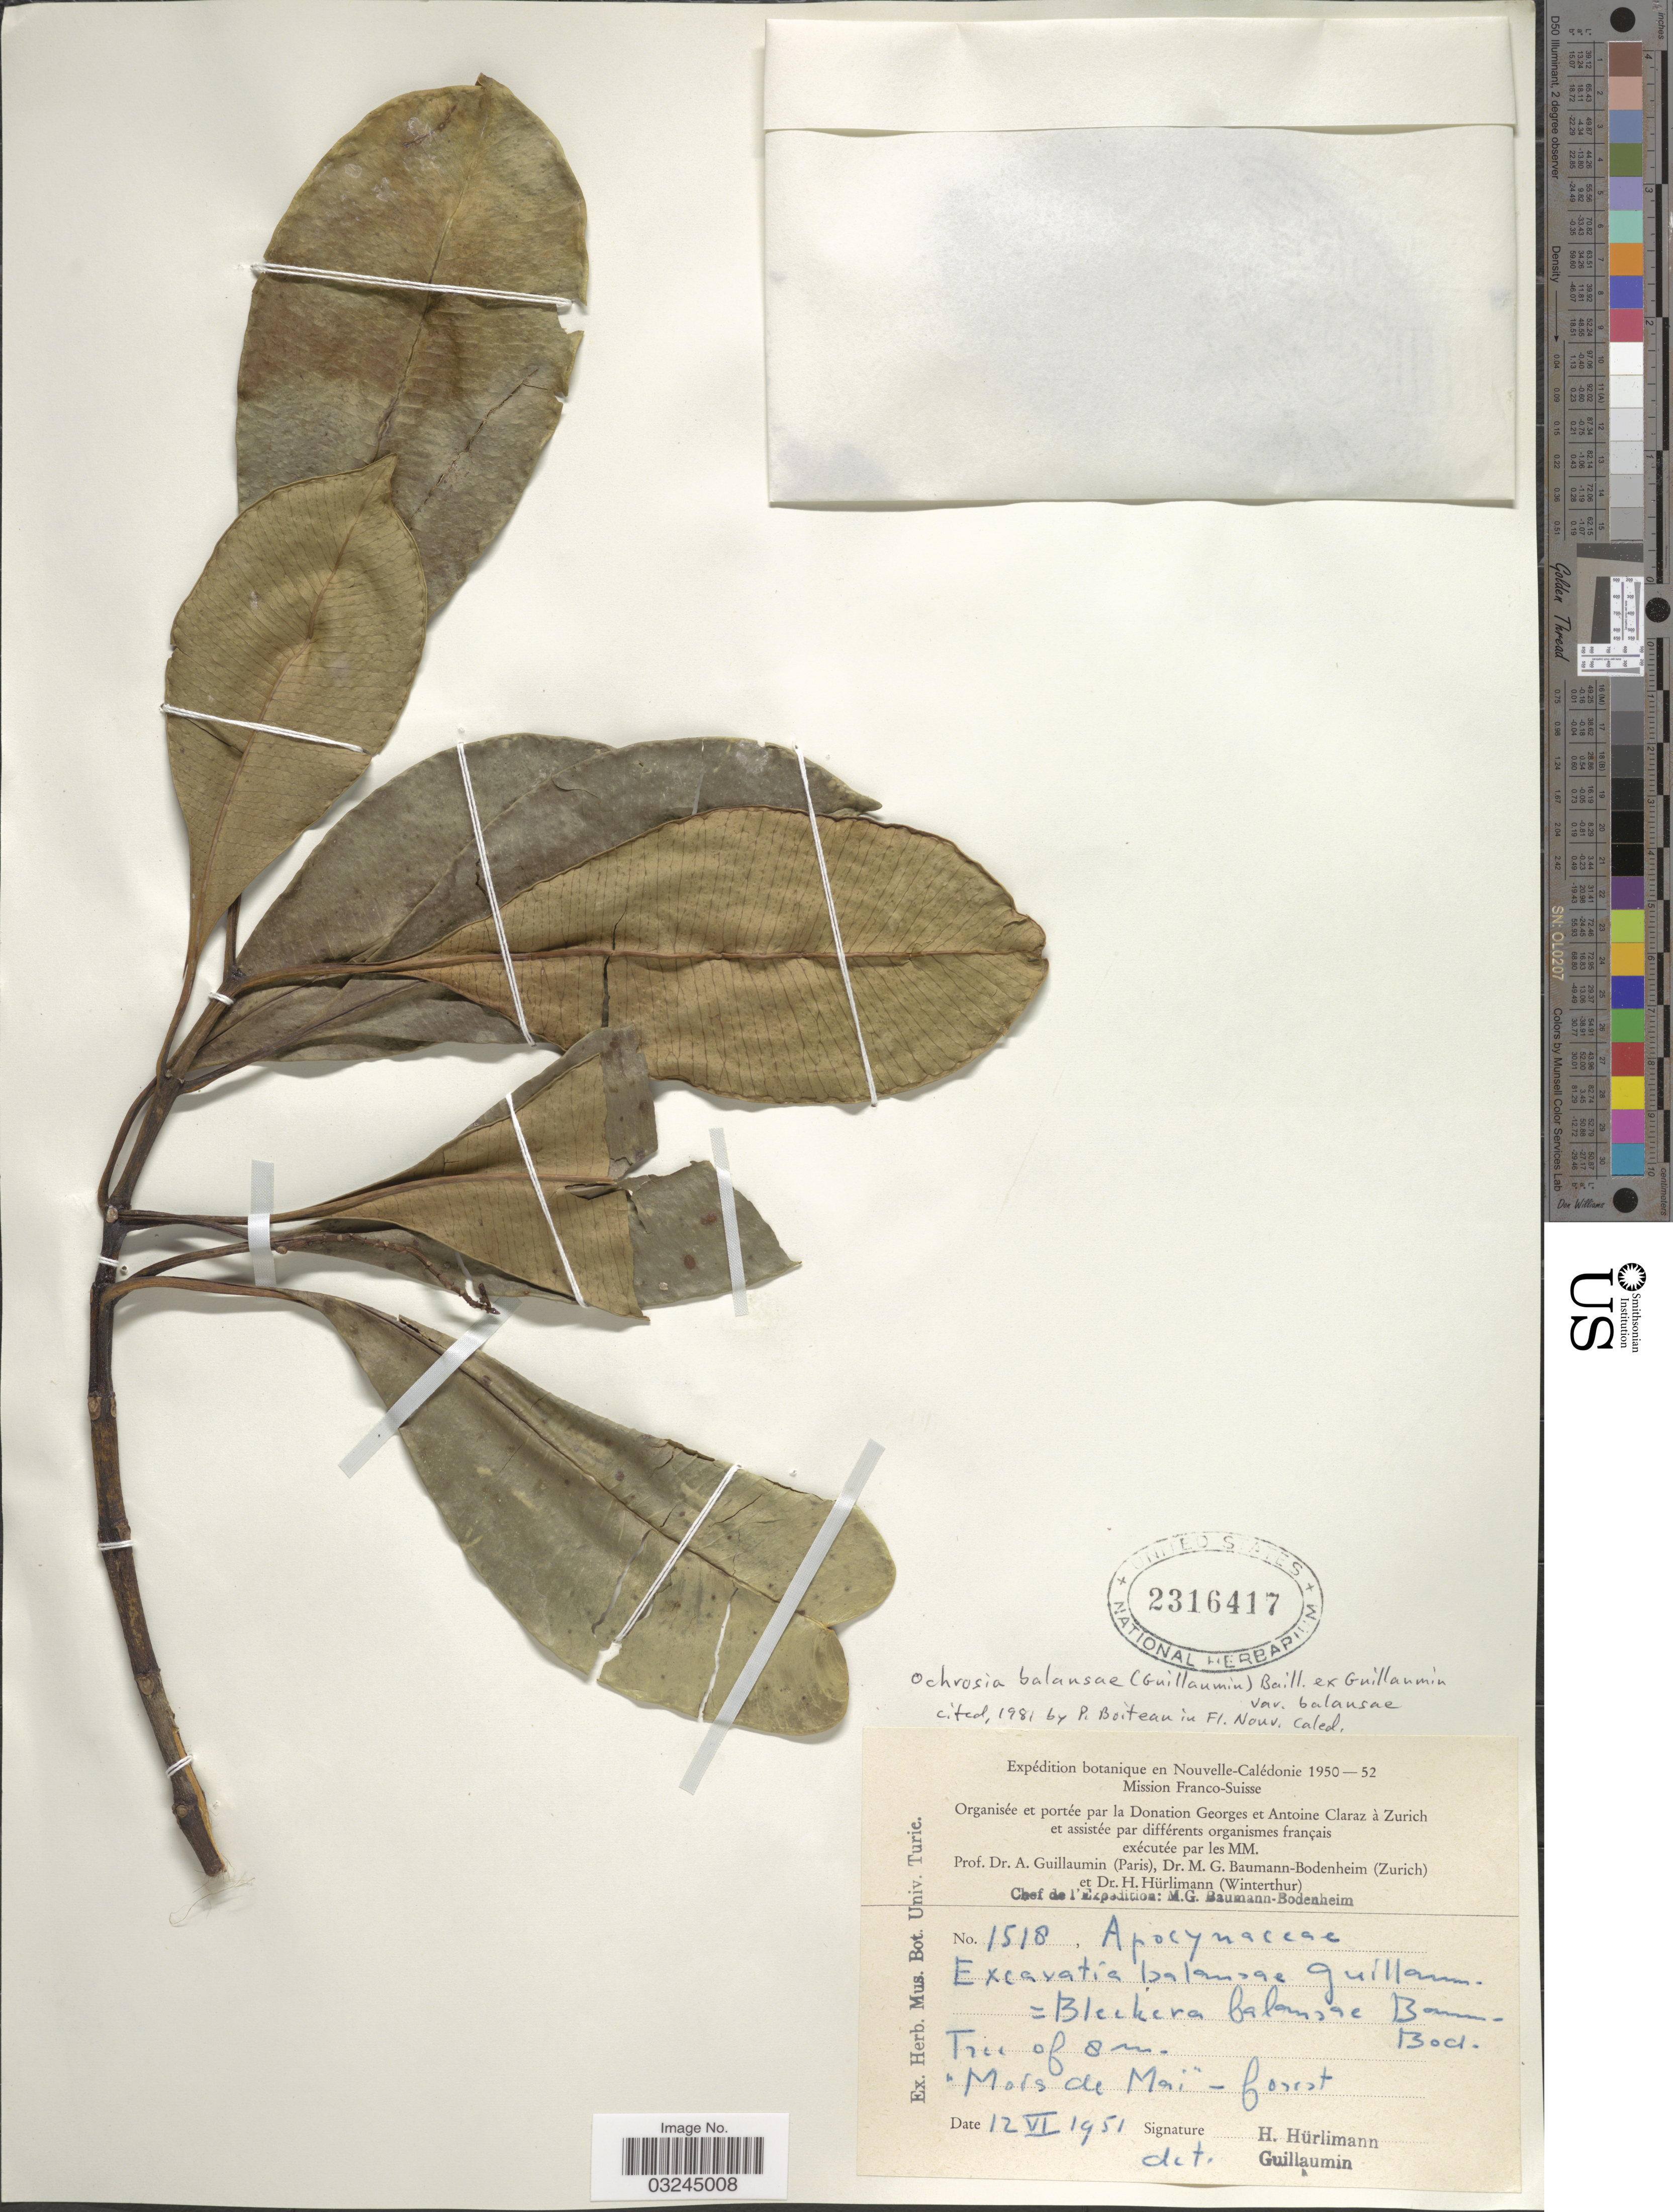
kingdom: Plantae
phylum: Tracheophyta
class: Magnoliopsida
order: Gentianales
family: Apocynaceae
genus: Ochrosia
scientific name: Ochrosia balansae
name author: Baill. ex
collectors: H. Hürlimann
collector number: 1518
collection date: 1951-06-12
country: New Caledonia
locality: Mois de Mai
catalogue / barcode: US 2316417